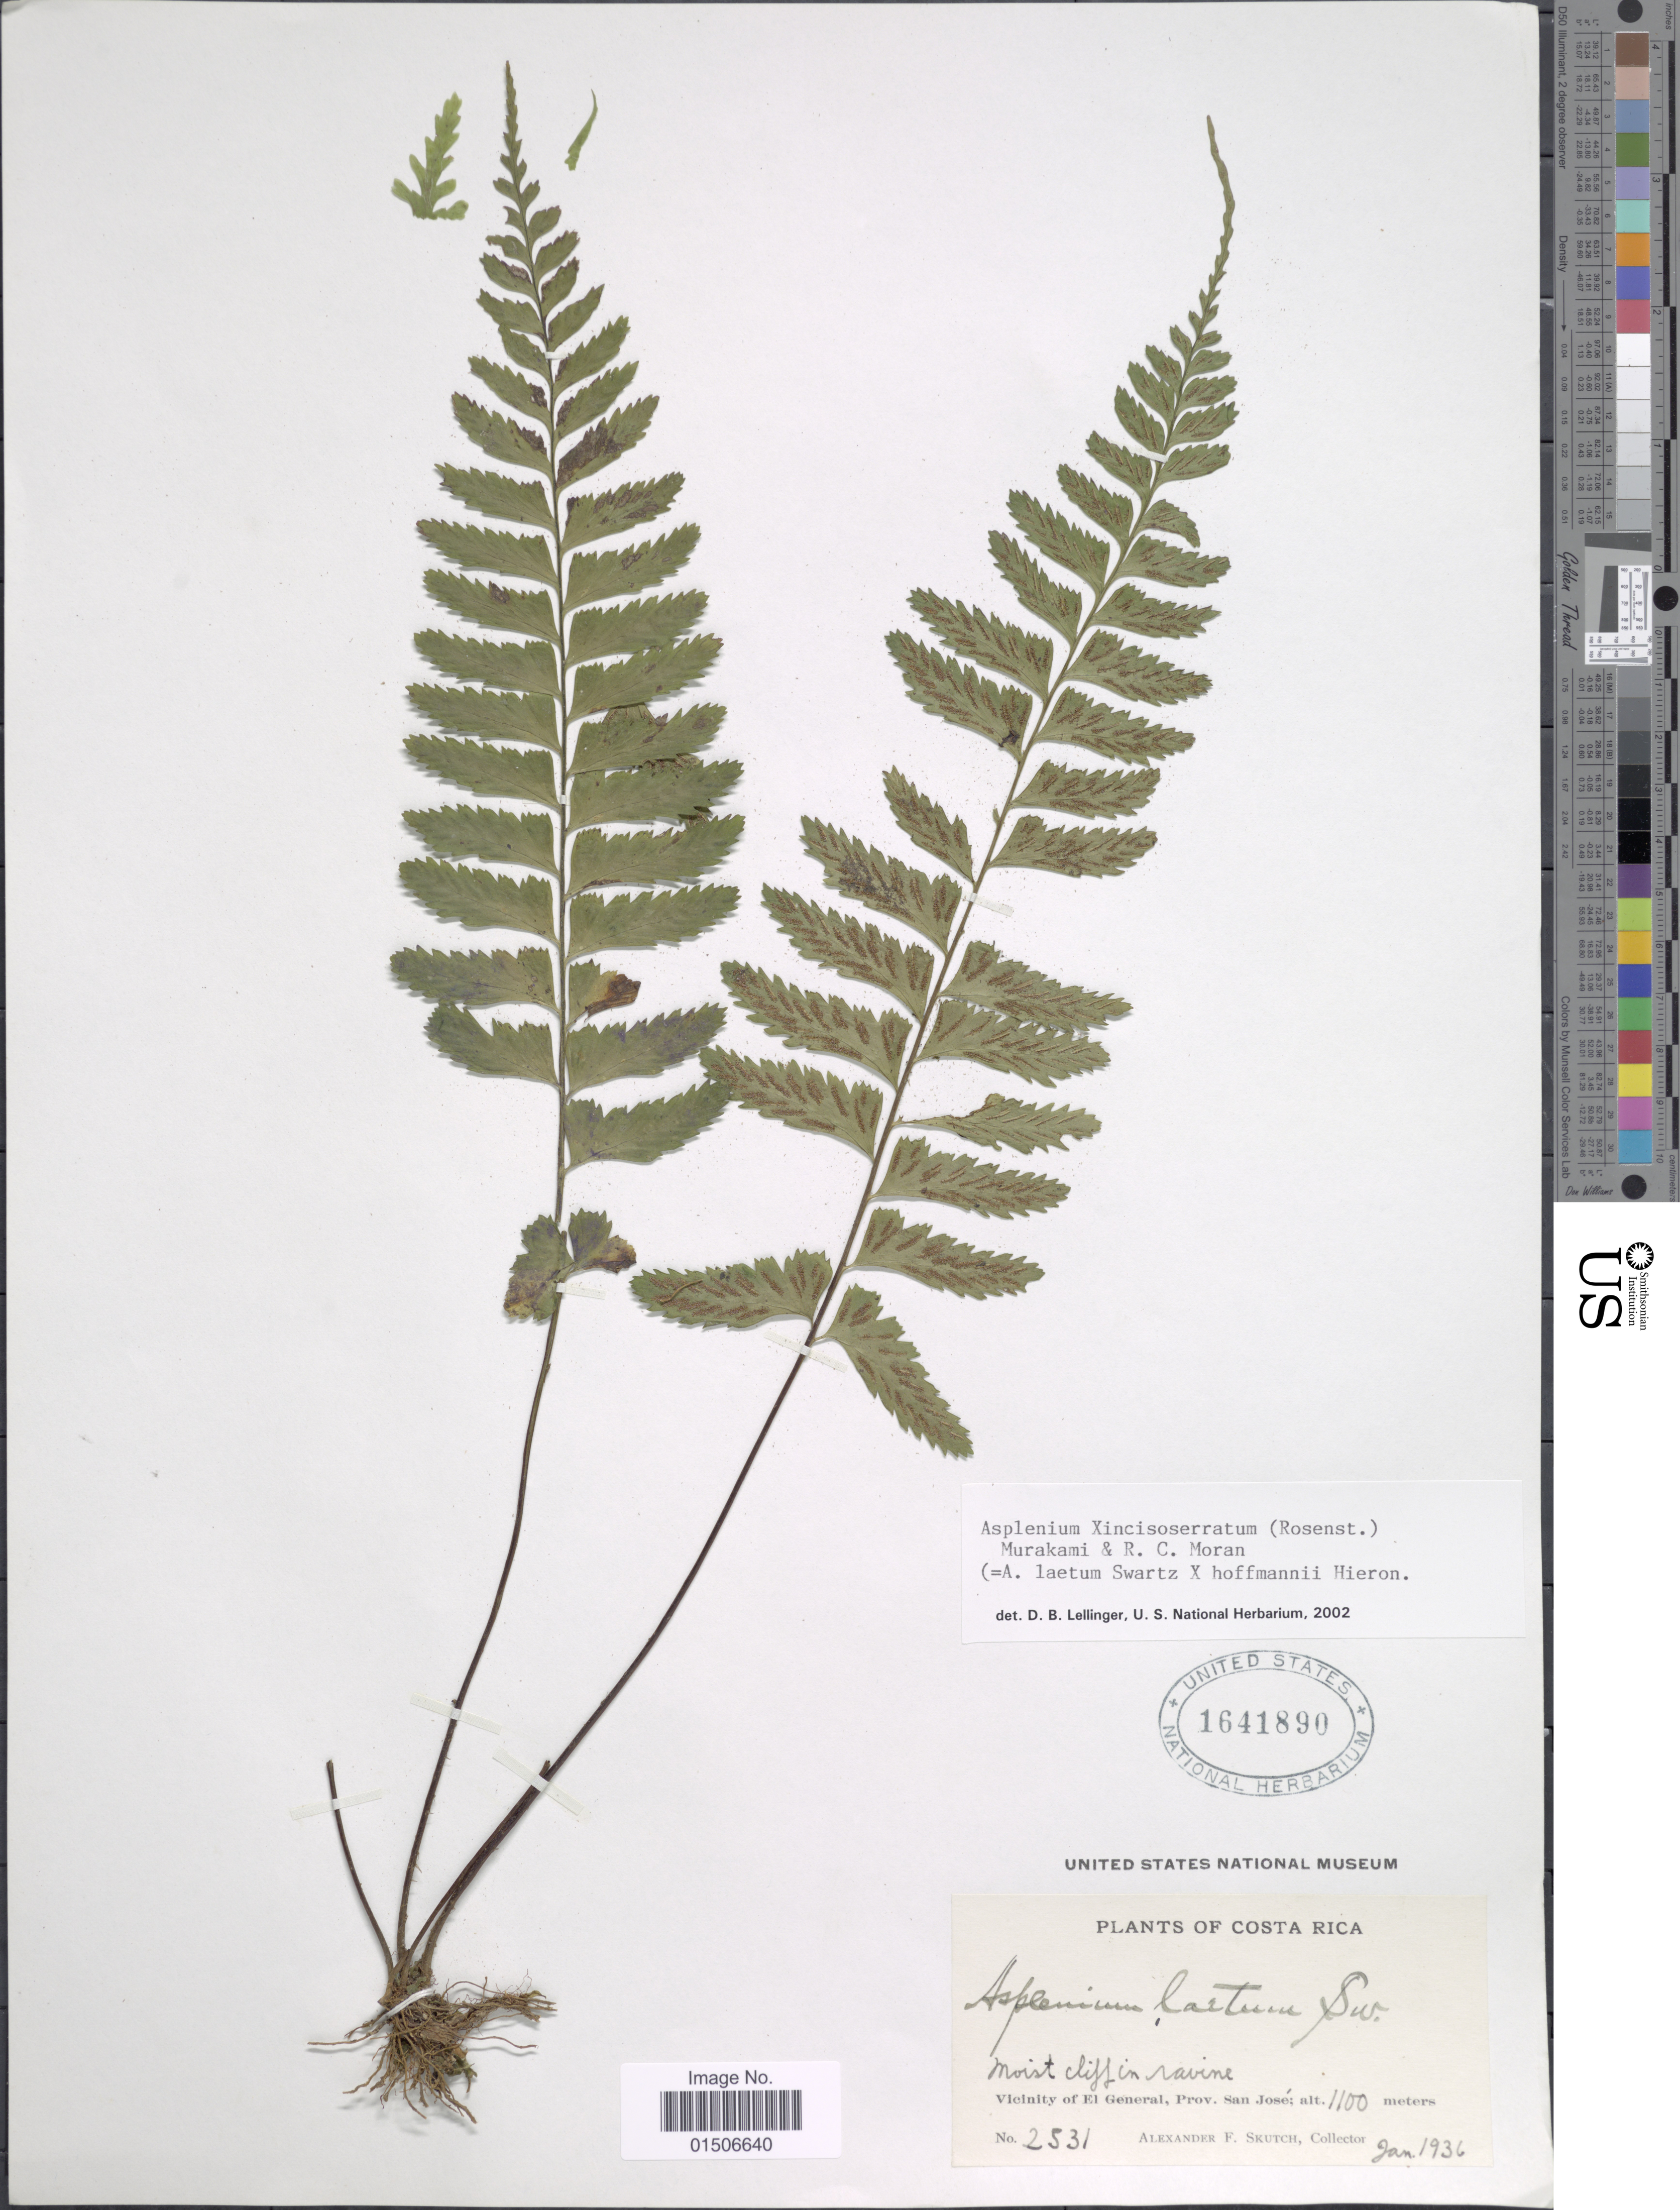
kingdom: Plantae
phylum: Tracheophyta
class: Polypodiopsida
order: Polypodiales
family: Aspleniaceae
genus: Asplenium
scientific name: Asplenium x incisoserratum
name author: (Rosenst.) N. Murak. & R.C. Moran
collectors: A. F. Skutch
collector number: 2531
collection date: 1936-01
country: Costa Rica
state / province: San José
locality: Moist cliff in ravine, Vicinity of El General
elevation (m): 1100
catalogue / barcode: US 1641890